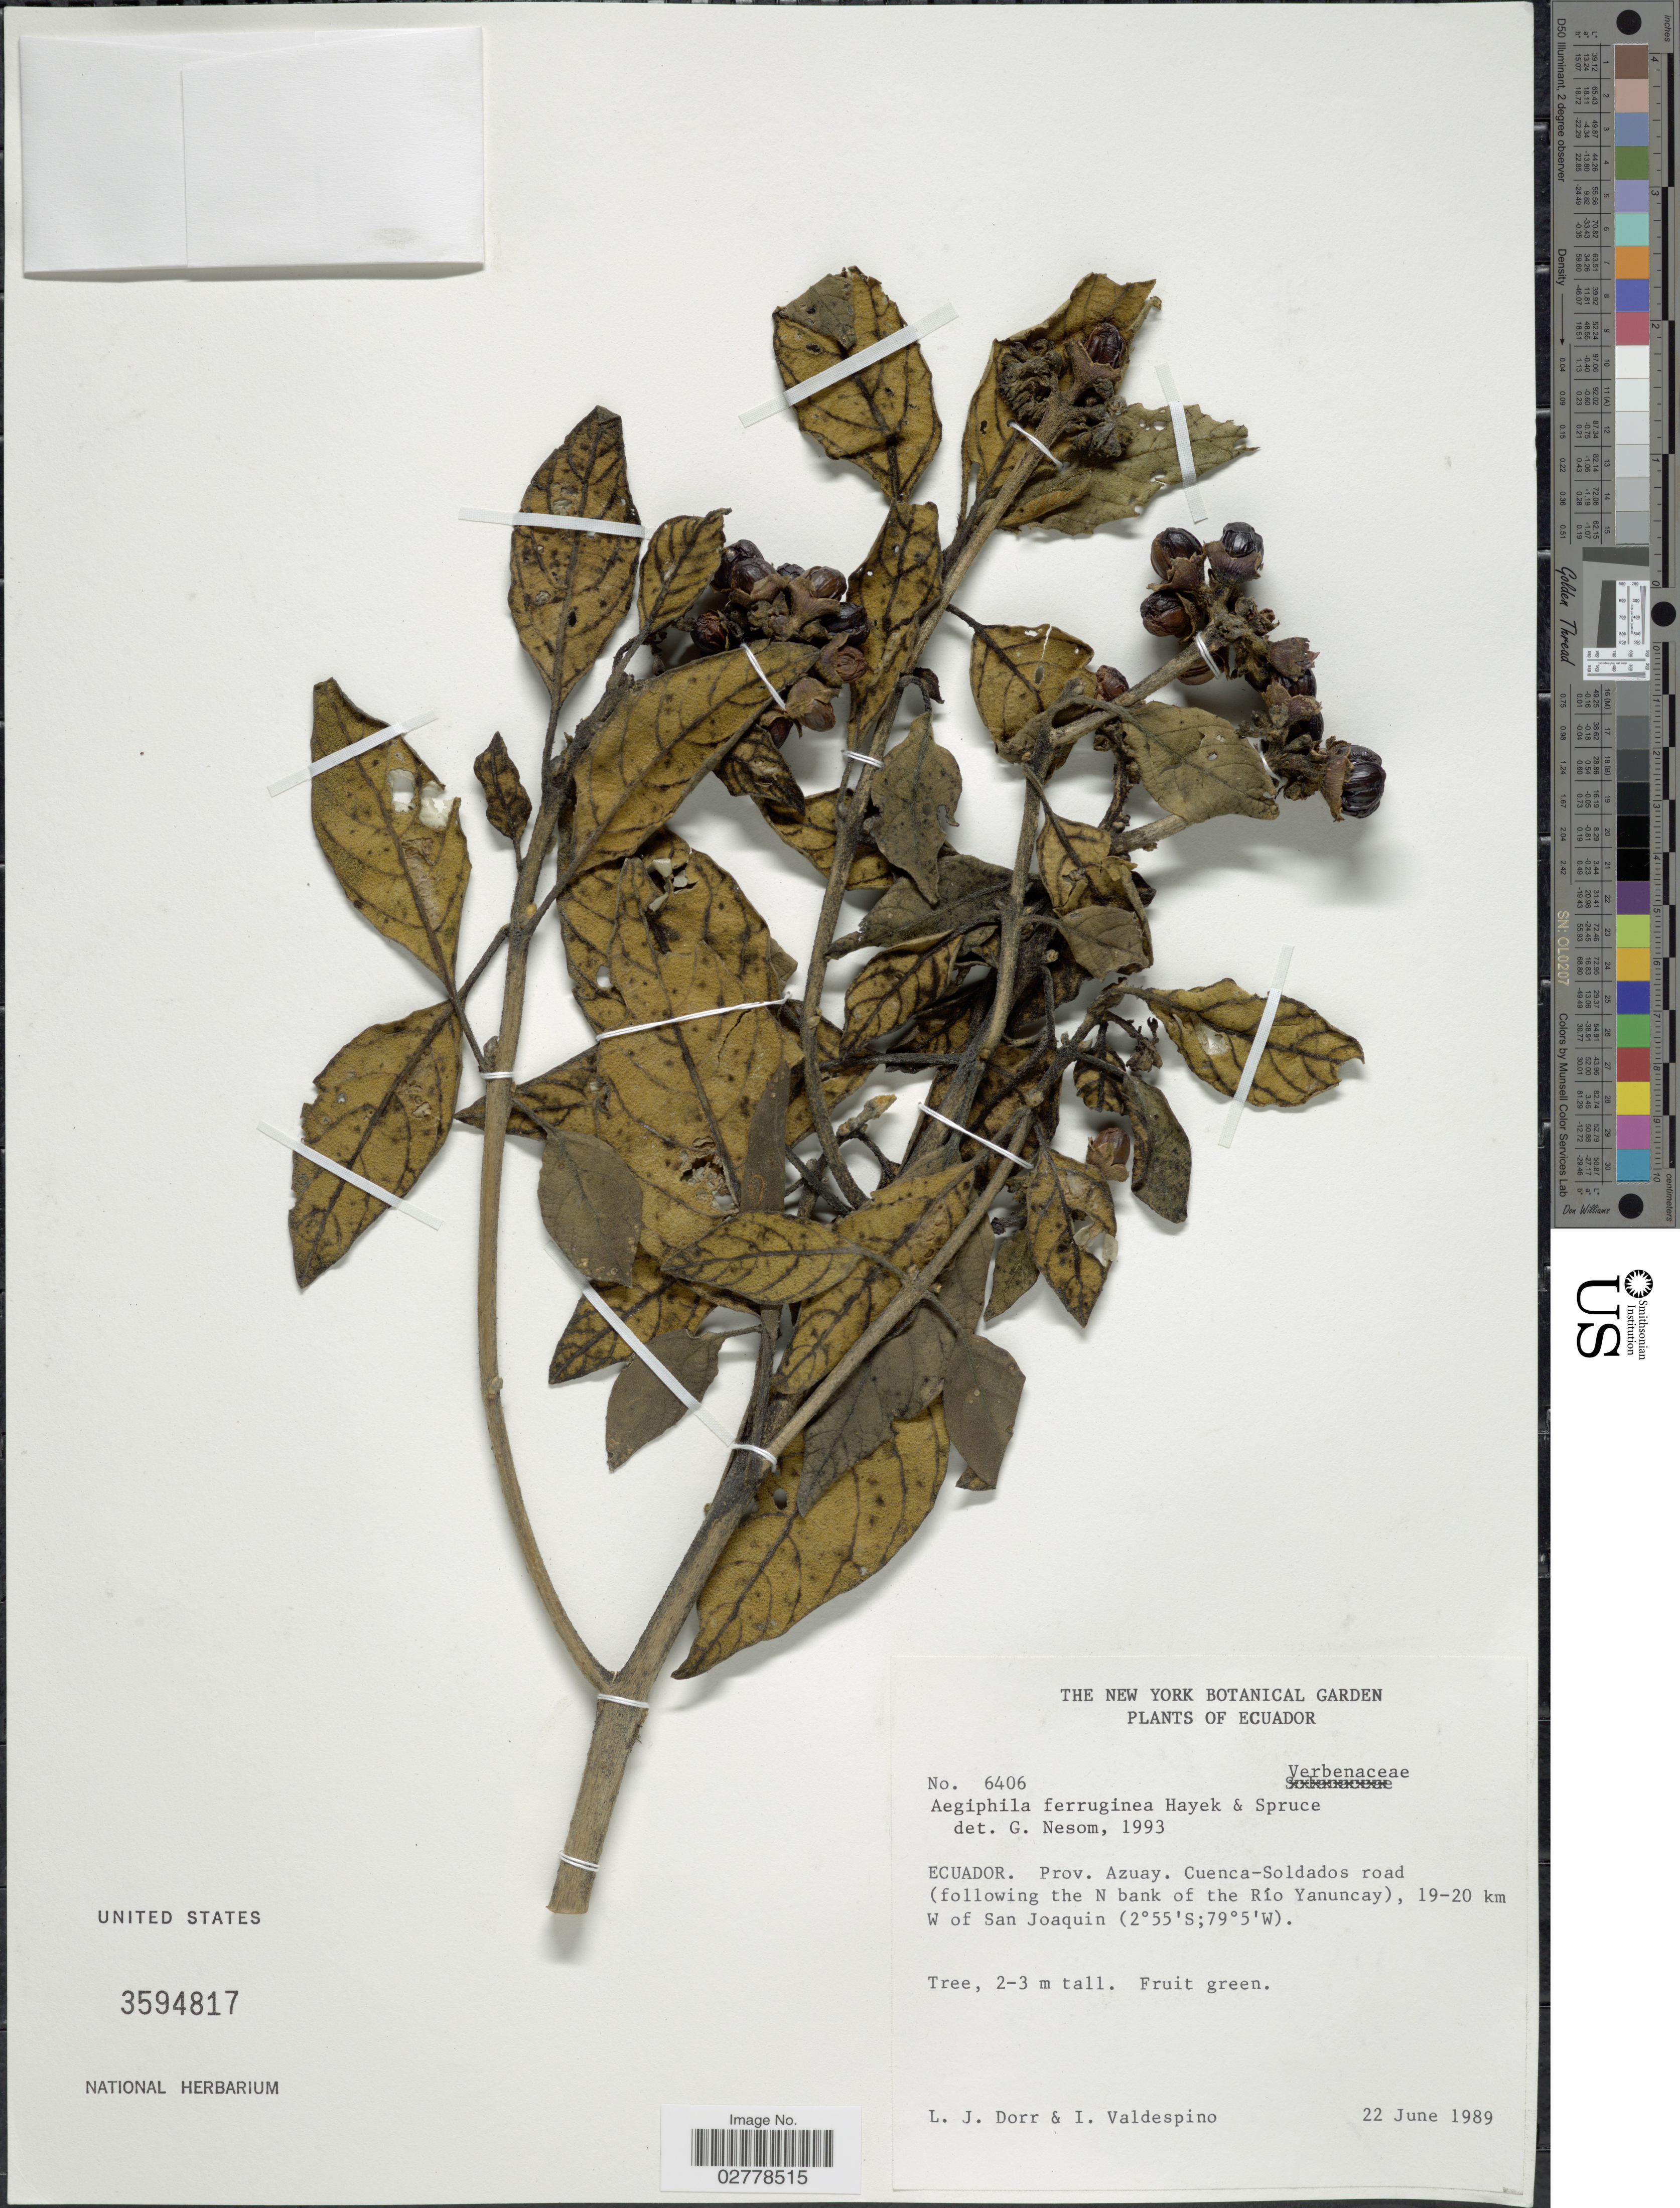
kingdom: Plantae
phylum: Tracheophyta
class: Magnoliopsida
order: Lamiales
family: Lamiaceae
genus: Aegiphila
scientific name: Aegiphila ferruginea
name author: Hayek & Spruce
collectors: L. J. Dorr & I. Valdespinio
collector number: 6406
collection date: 1989-06-22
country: Ecuador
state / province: Azuay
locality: Cuenca-Soldados road (following the N bank of the Río Yanuncay), 19-20 km W of San Joaquin.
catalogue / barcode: US 3594817